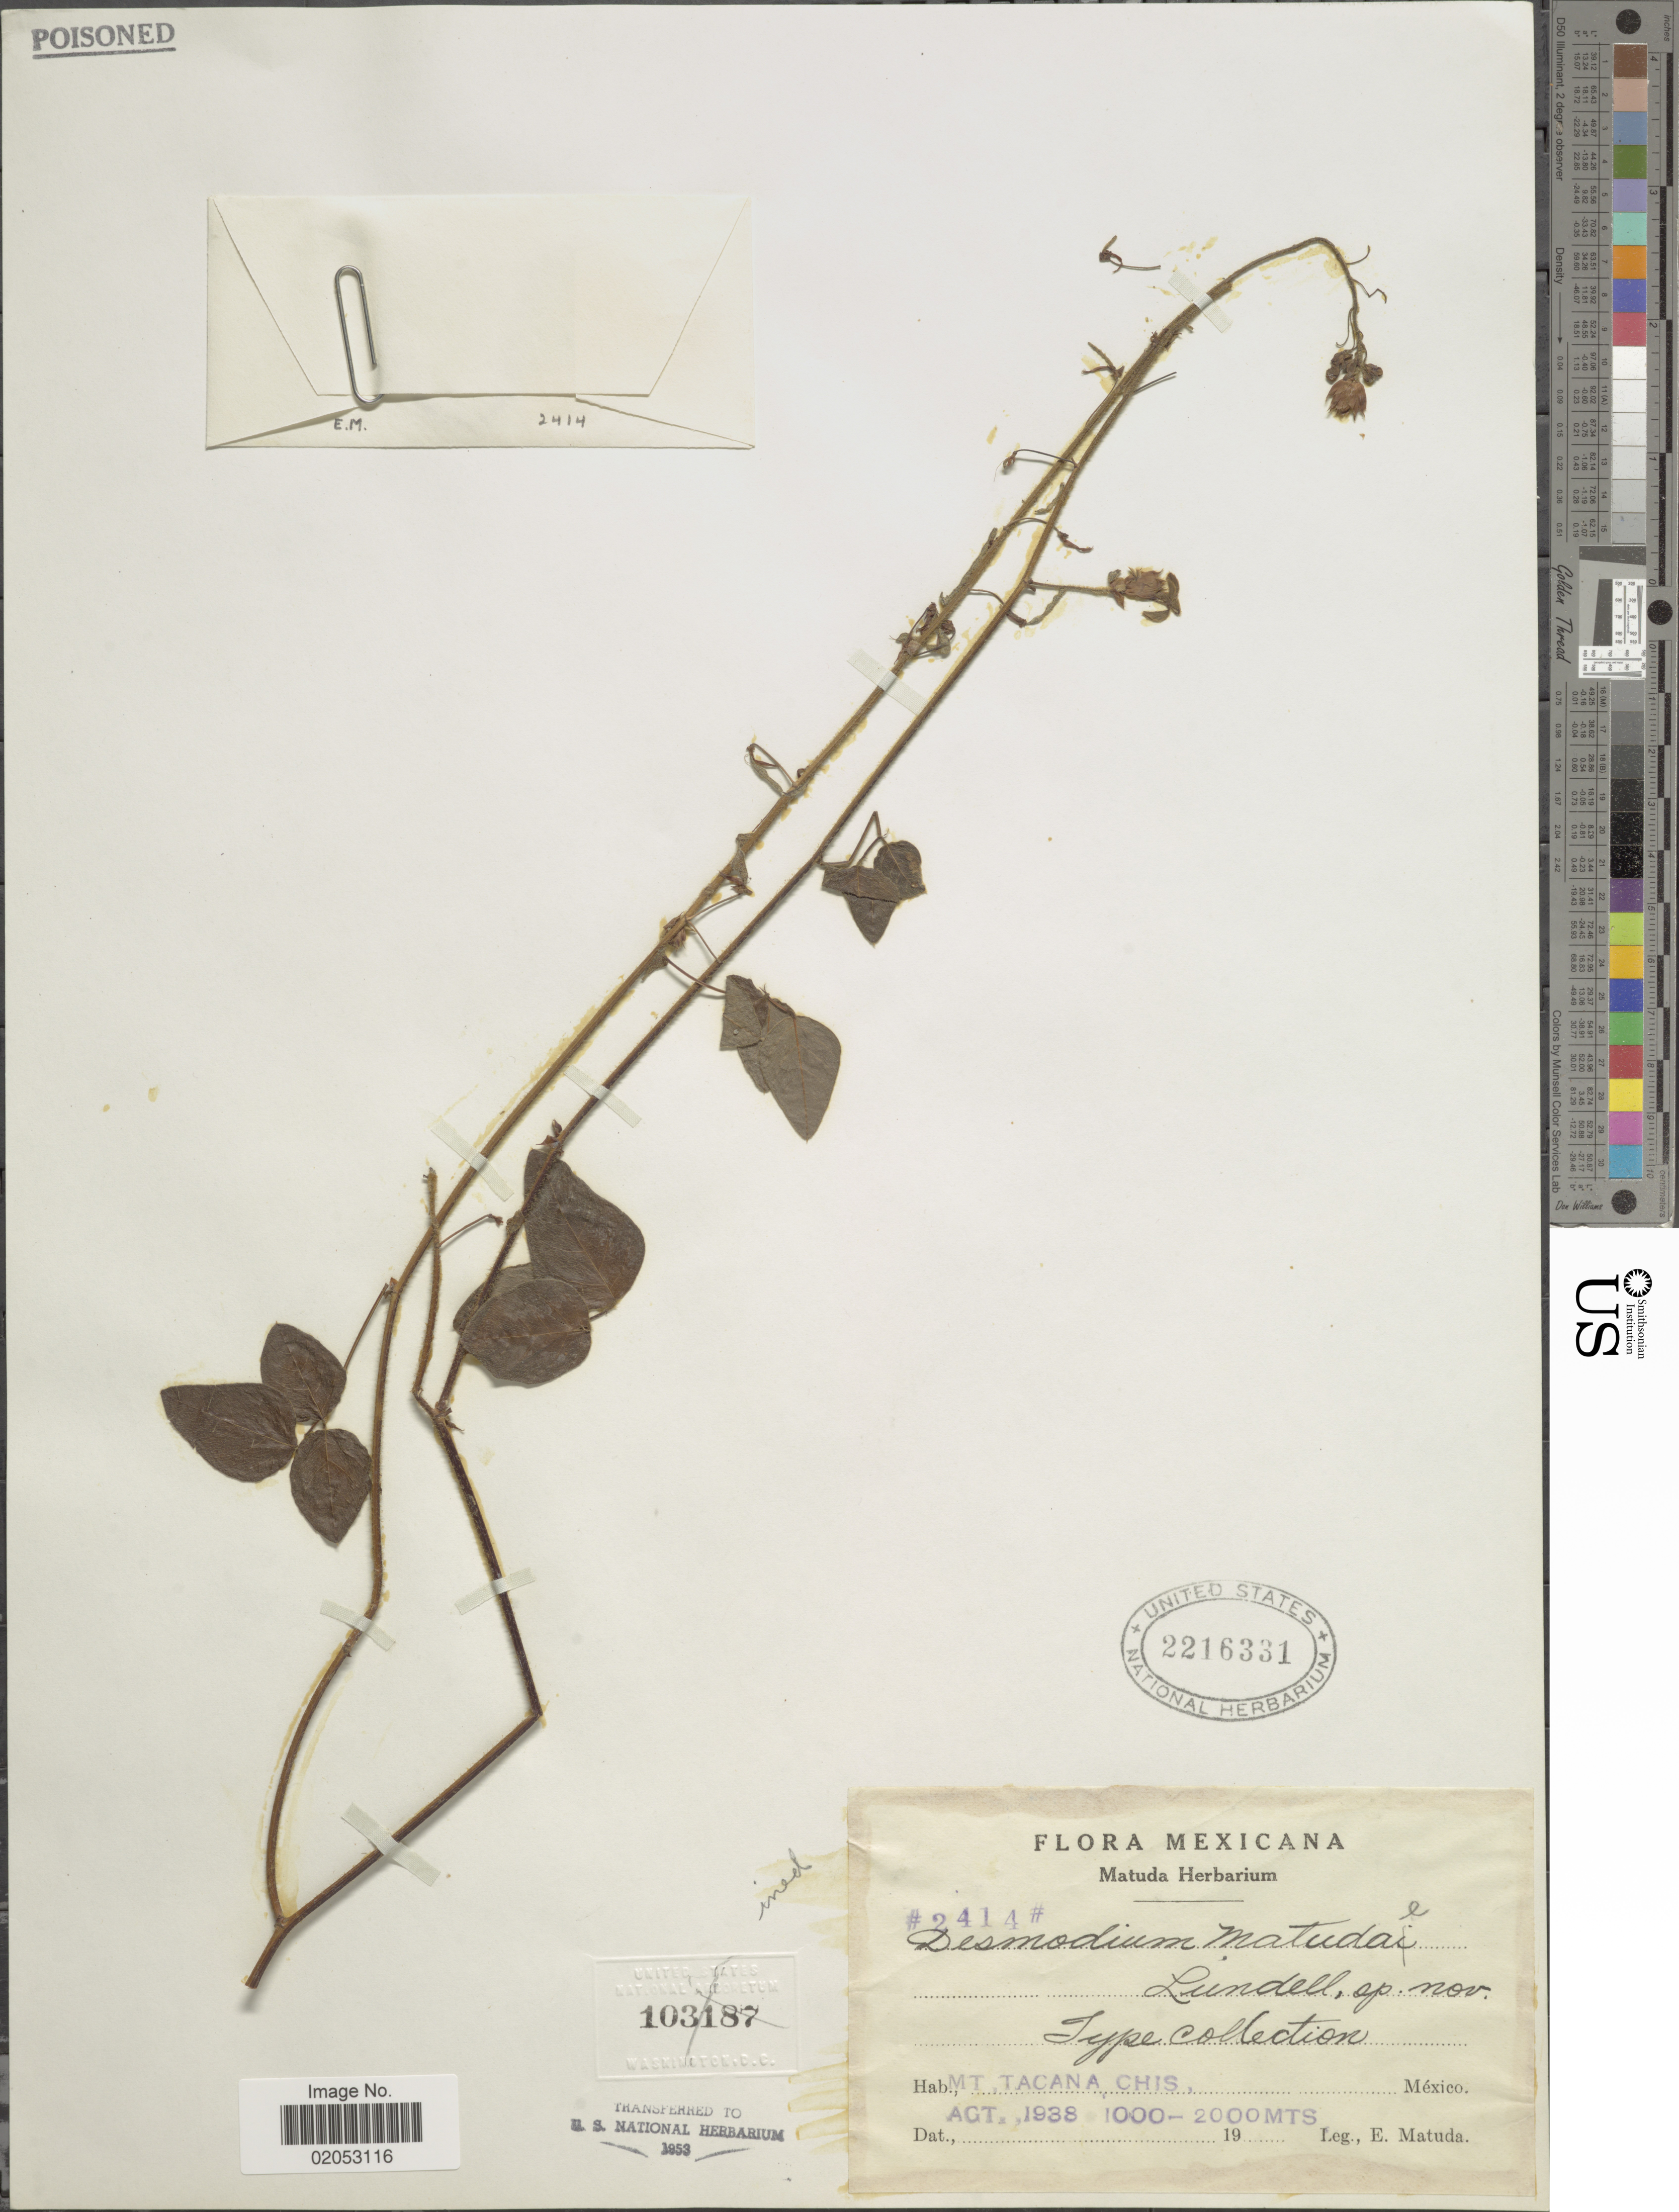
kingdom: Plantae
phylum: Tracheophyta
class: Magnoliopsida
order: Fabales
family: Fabaceae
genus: Desmodium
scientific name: Desmodium sp.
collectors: E. Matuda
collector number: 2414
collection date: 1938-08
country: Mexico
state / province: Chiapas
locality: Mt. Tacana, Chis., México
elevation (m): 1000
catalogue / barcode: US 2216331